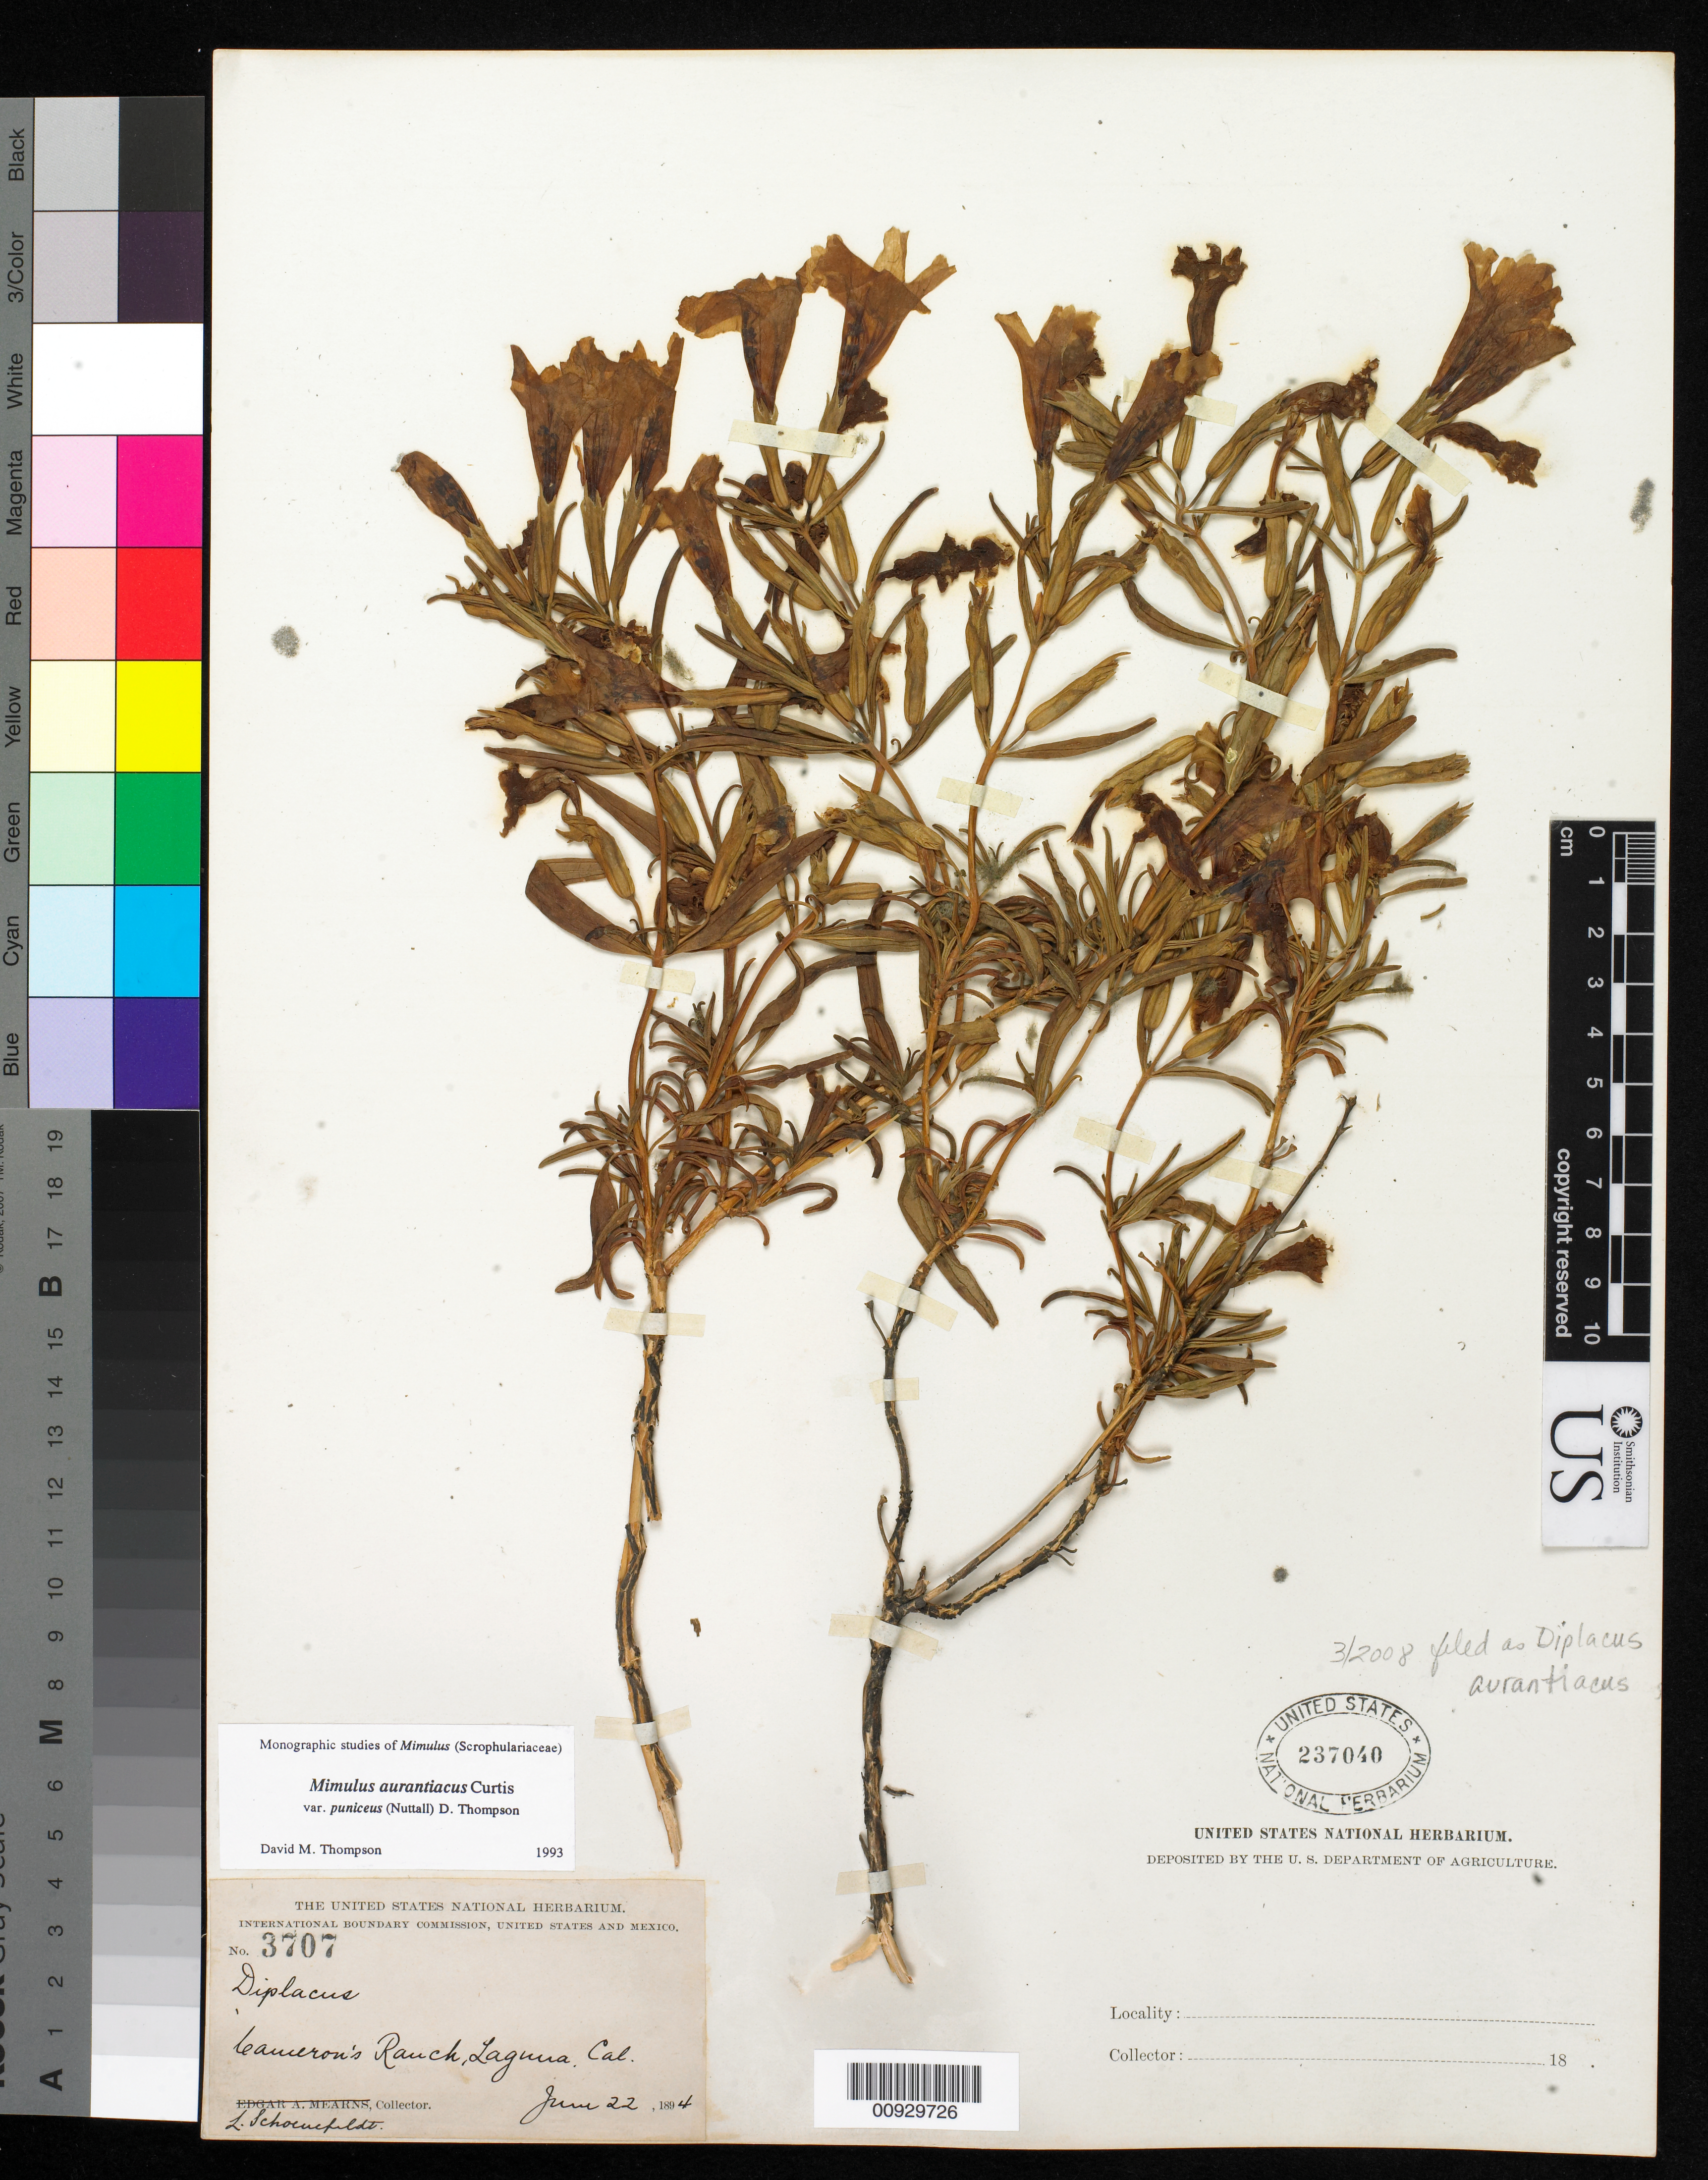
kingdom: Plantae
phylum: Tracheophyta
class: Magnoliopsida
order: Lamiales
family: Phrymaceae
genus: Diplacus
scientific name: Diplacus aurantiacus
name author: (Curtis) Jeps.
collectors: L. Schoenfeldt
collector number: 3707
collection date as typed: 22 Jun 1894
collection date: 1894-06-22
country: United States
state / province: California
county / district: Orange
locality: Cameron's Ranch, Laguna, California.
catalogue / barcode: US 237040